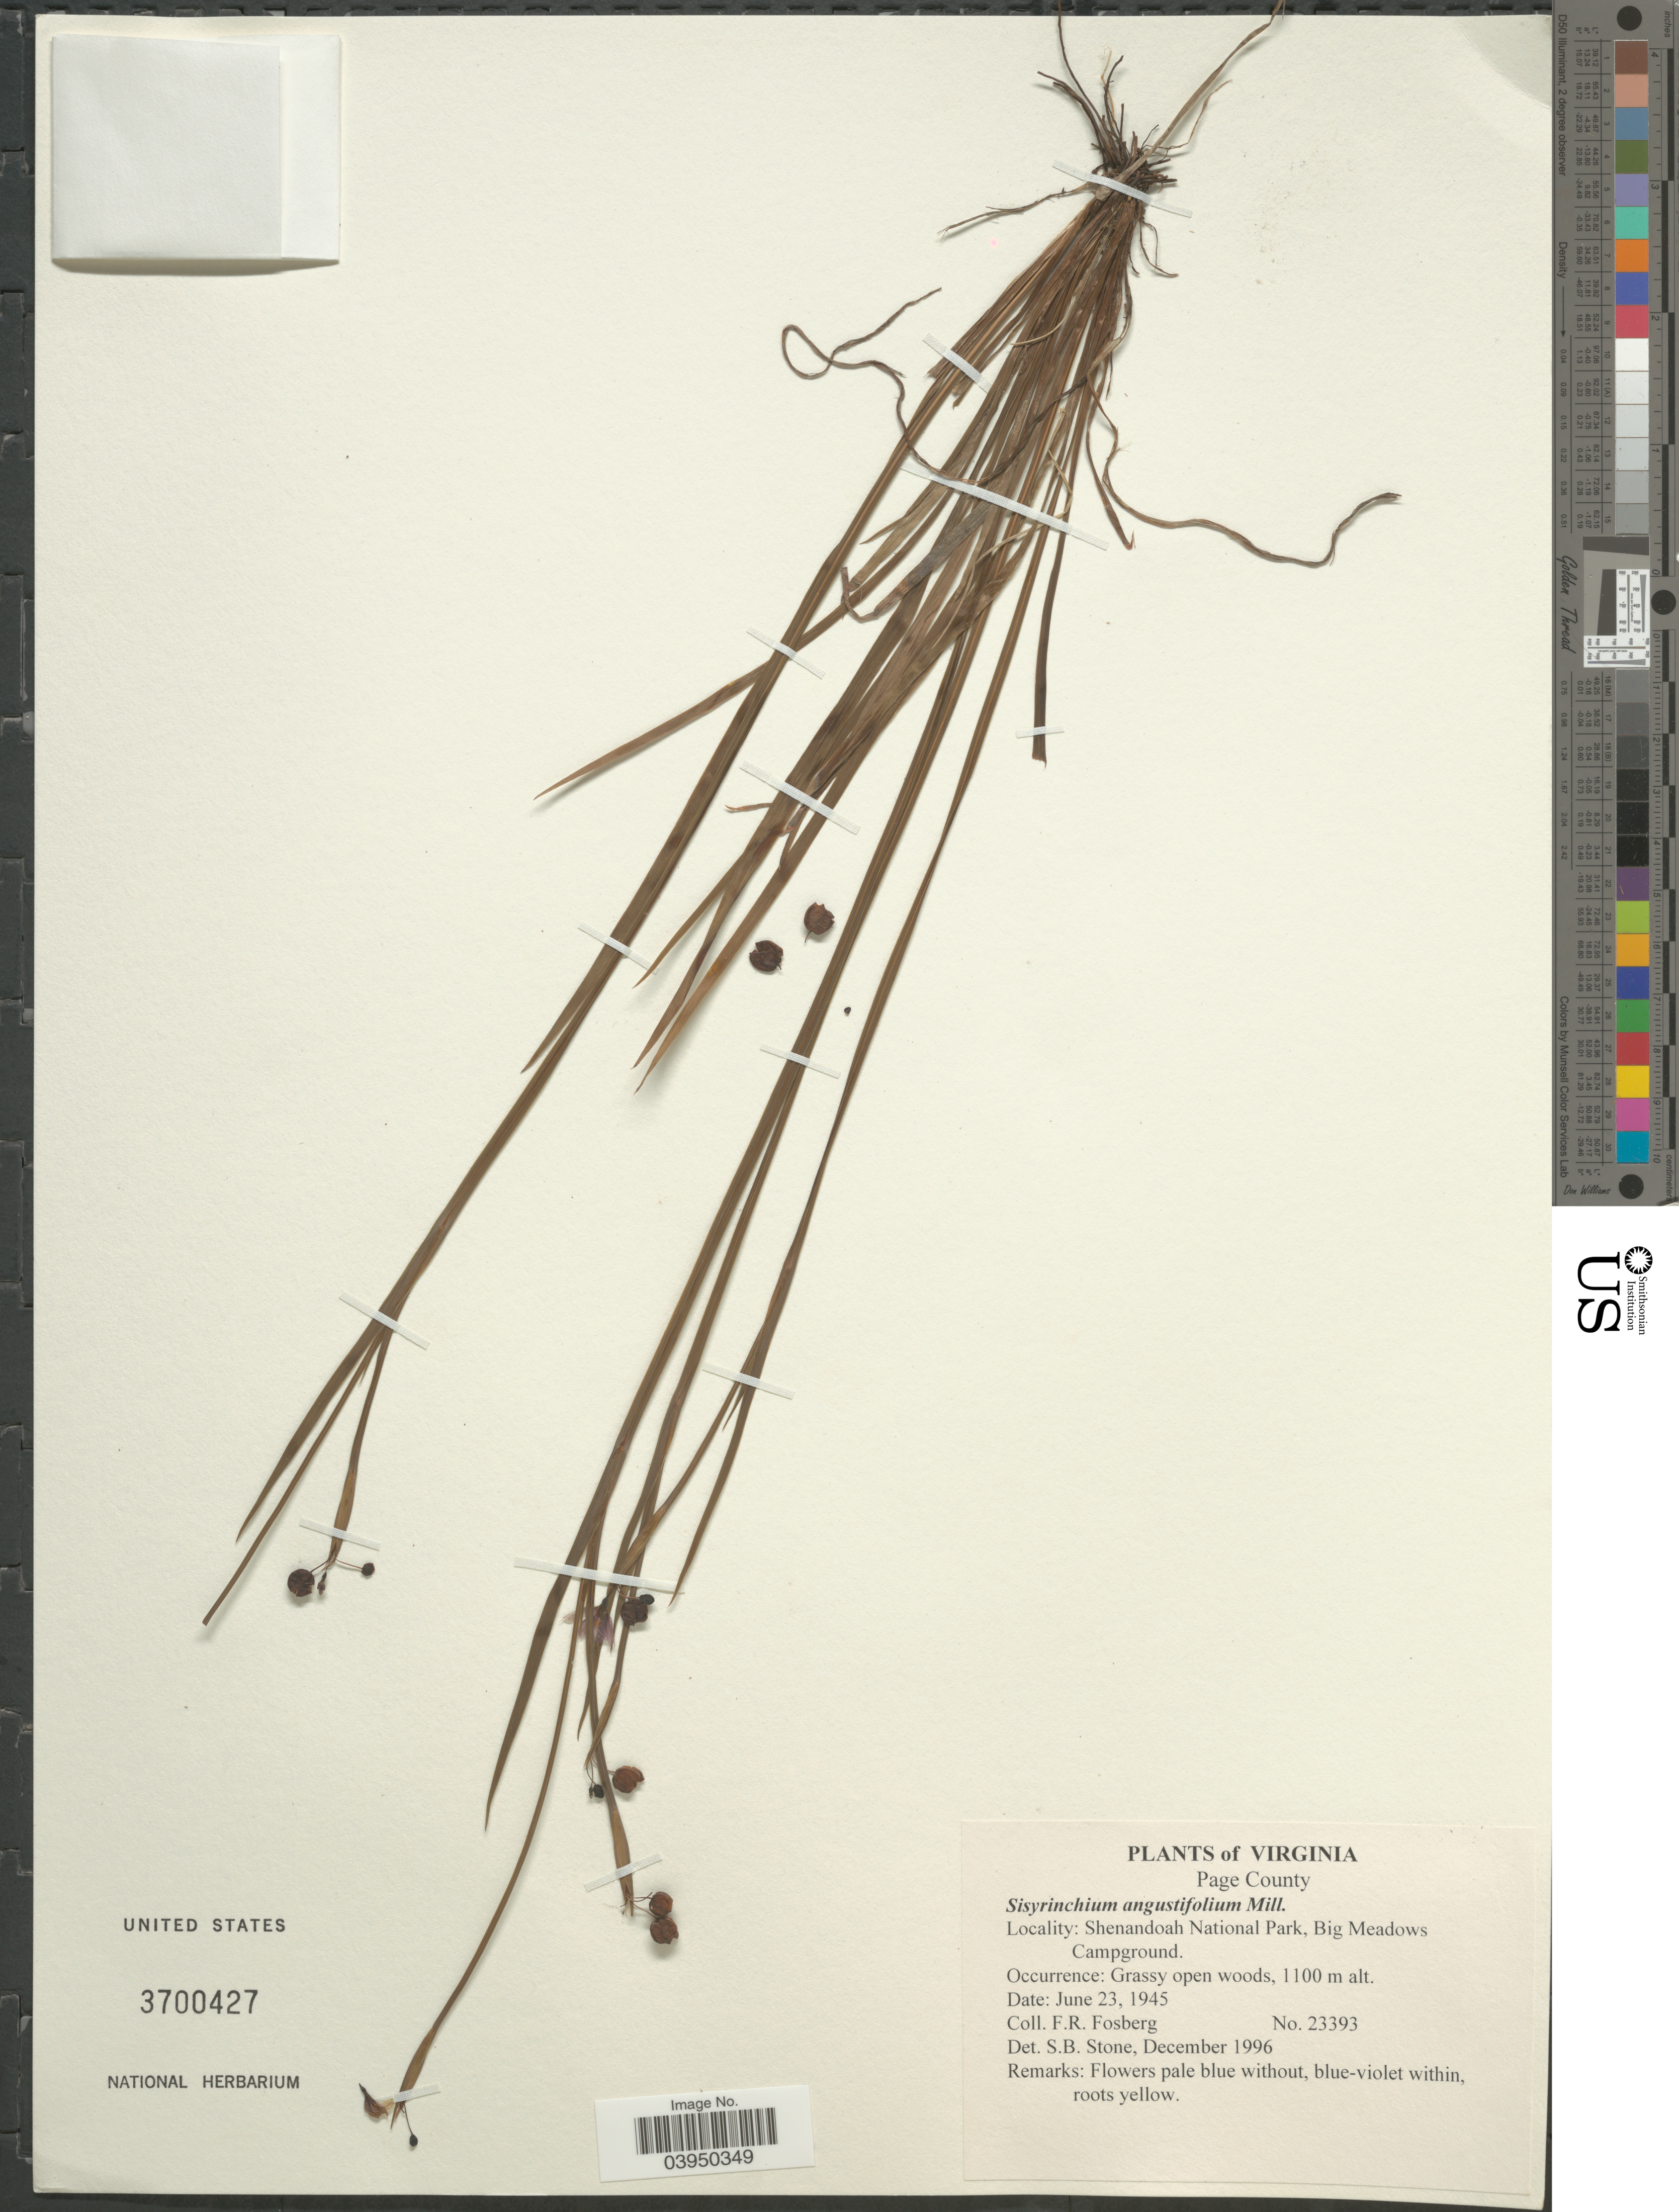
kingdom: Plantae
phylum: Tracheophyta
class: Liliopsida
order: Asparagales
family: Iridaceae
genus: Sisyrinchium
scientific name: Sisyrinchium angustifolium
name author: Mill.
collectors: F. R. Fosberg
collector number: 23393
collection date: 1945-06-23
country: United States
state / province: Virginia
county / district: Page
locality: Shenandoah National Park, Big Meadows. Campground.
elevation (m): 1100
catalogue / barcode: US 3700427